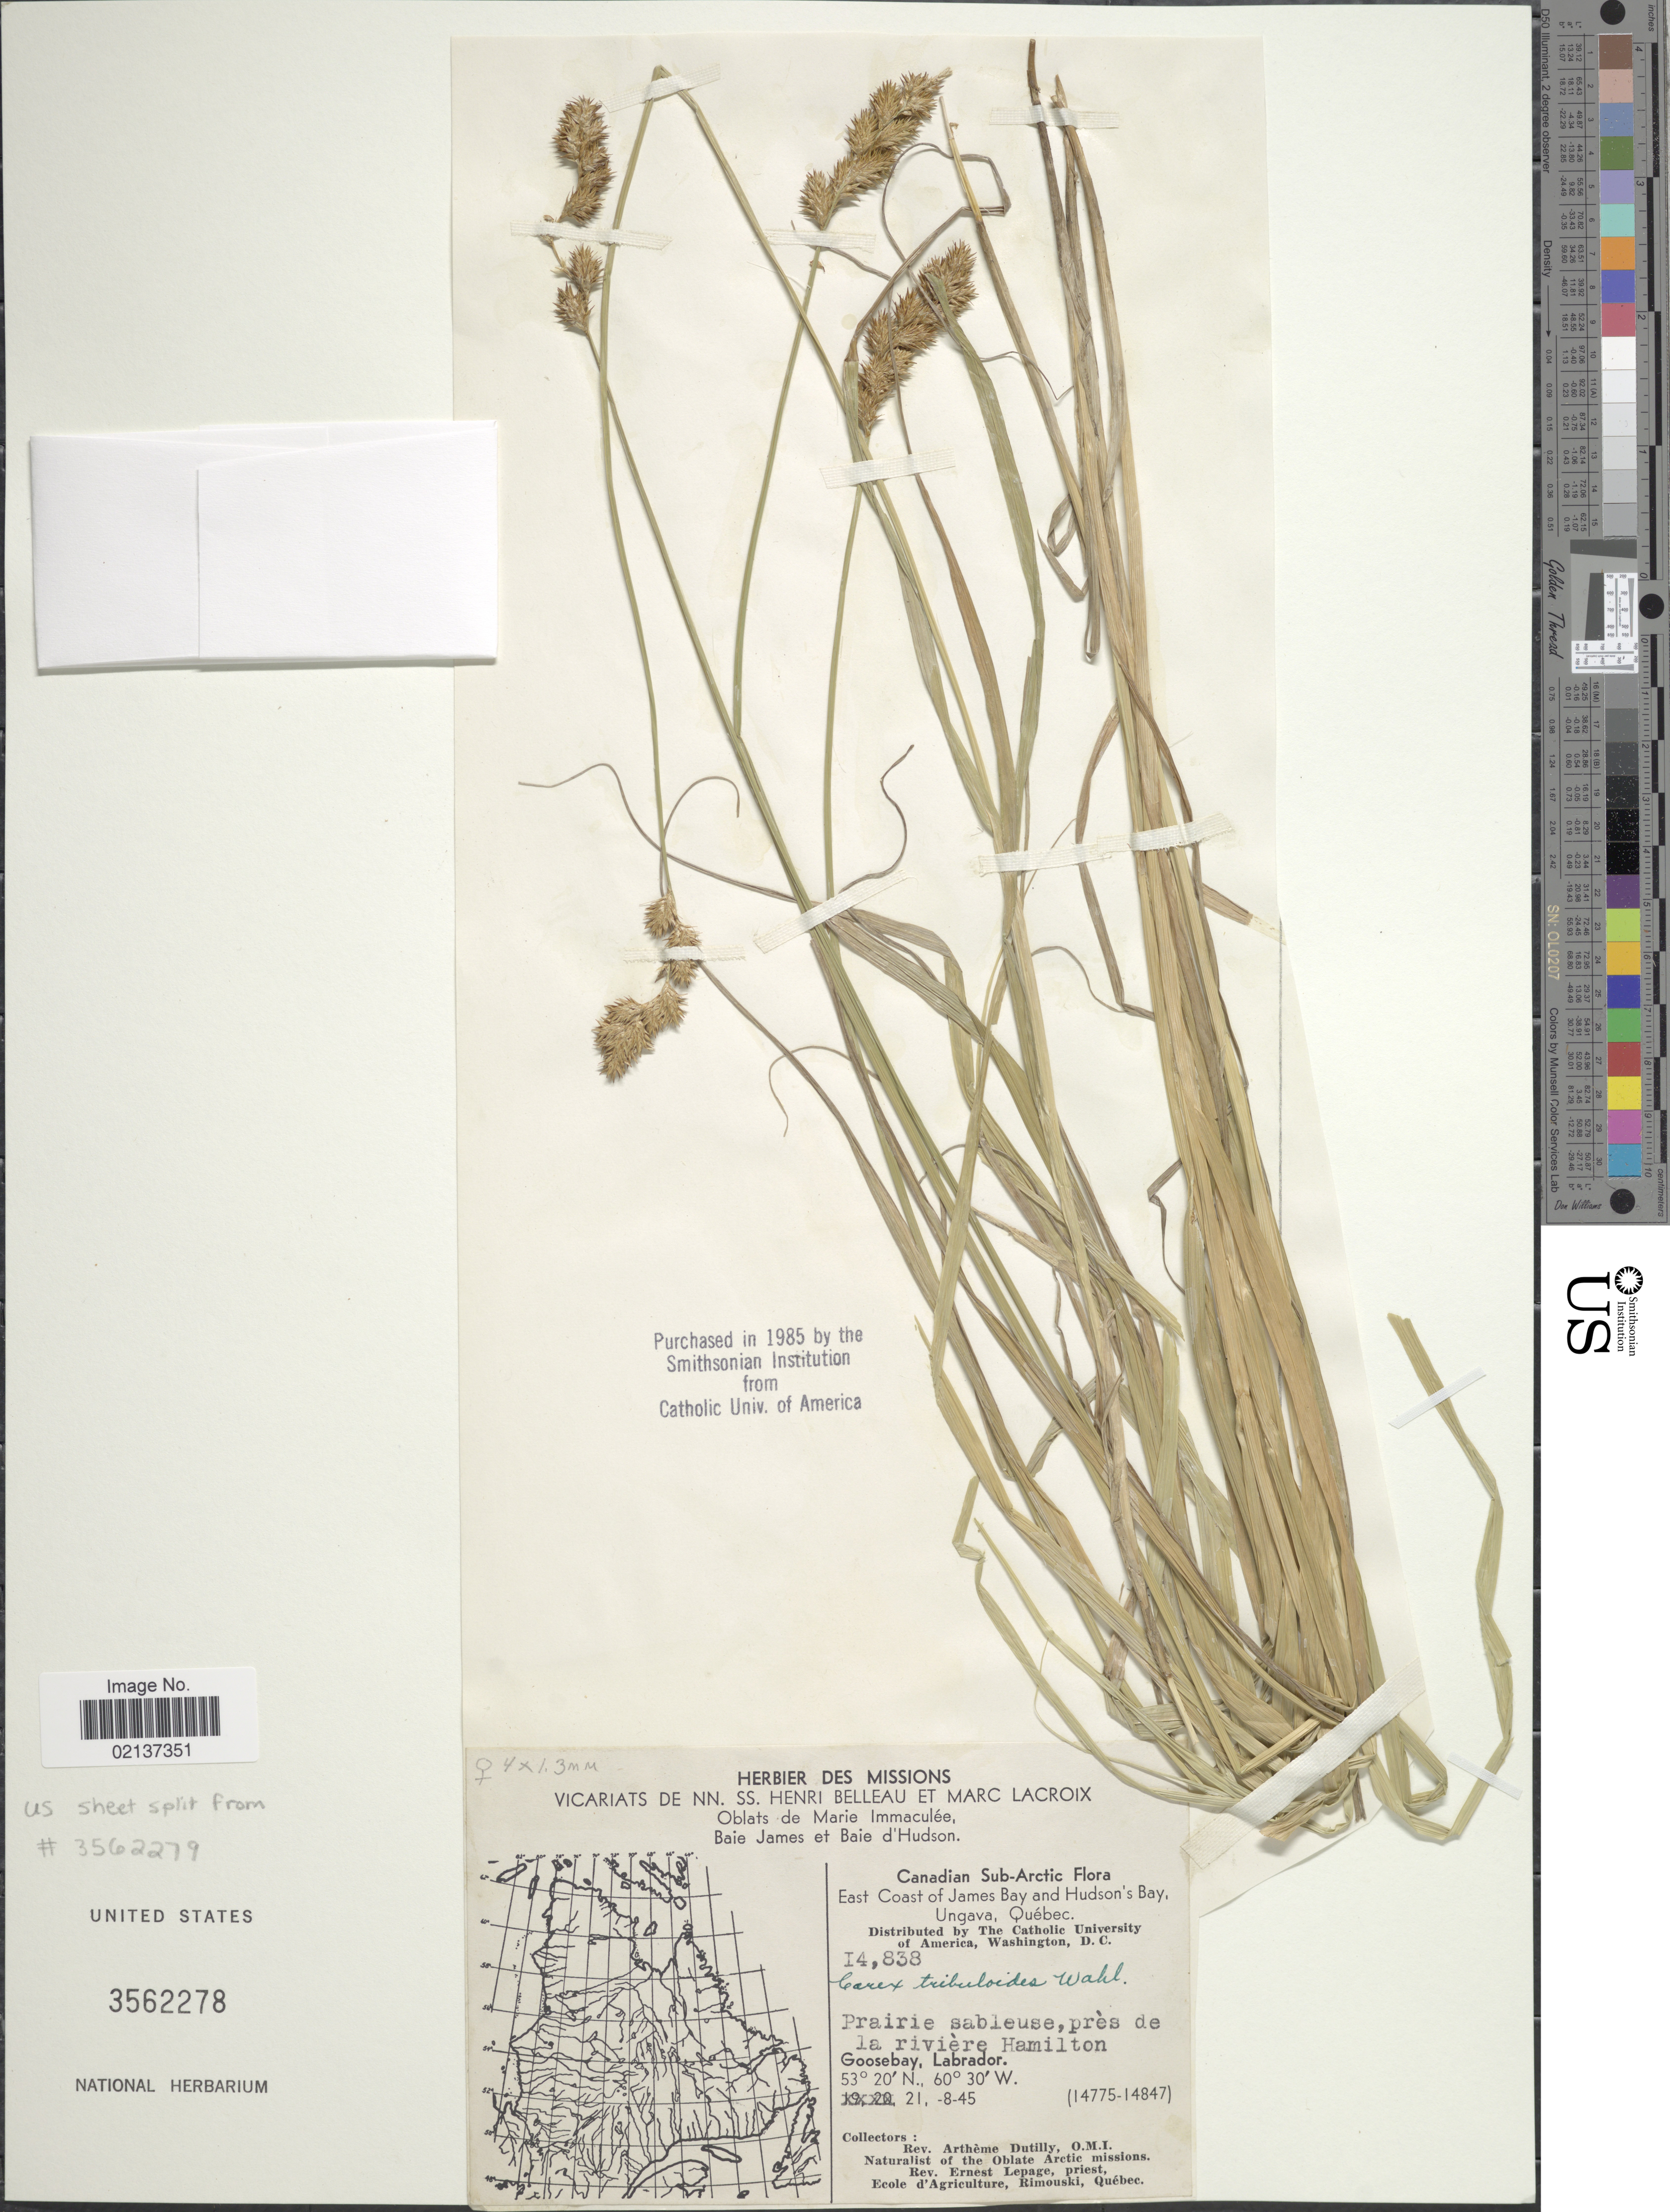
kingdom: Plantae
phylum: Tracheophyta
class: Liliopsida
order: Poales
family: Cyperaceae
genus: Carex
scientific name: Carex tribuloides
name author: Wahlenb.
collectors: A. Dutilly & E. Lepage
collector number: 14838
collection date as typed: Transcribed d/m/y: 21/8/45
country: Canada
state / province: Newfoundland and Labrador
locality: Canadian Sub-Arctic, la riviere Hamilton, Goosebay, Labrador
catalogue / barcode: US 3562278